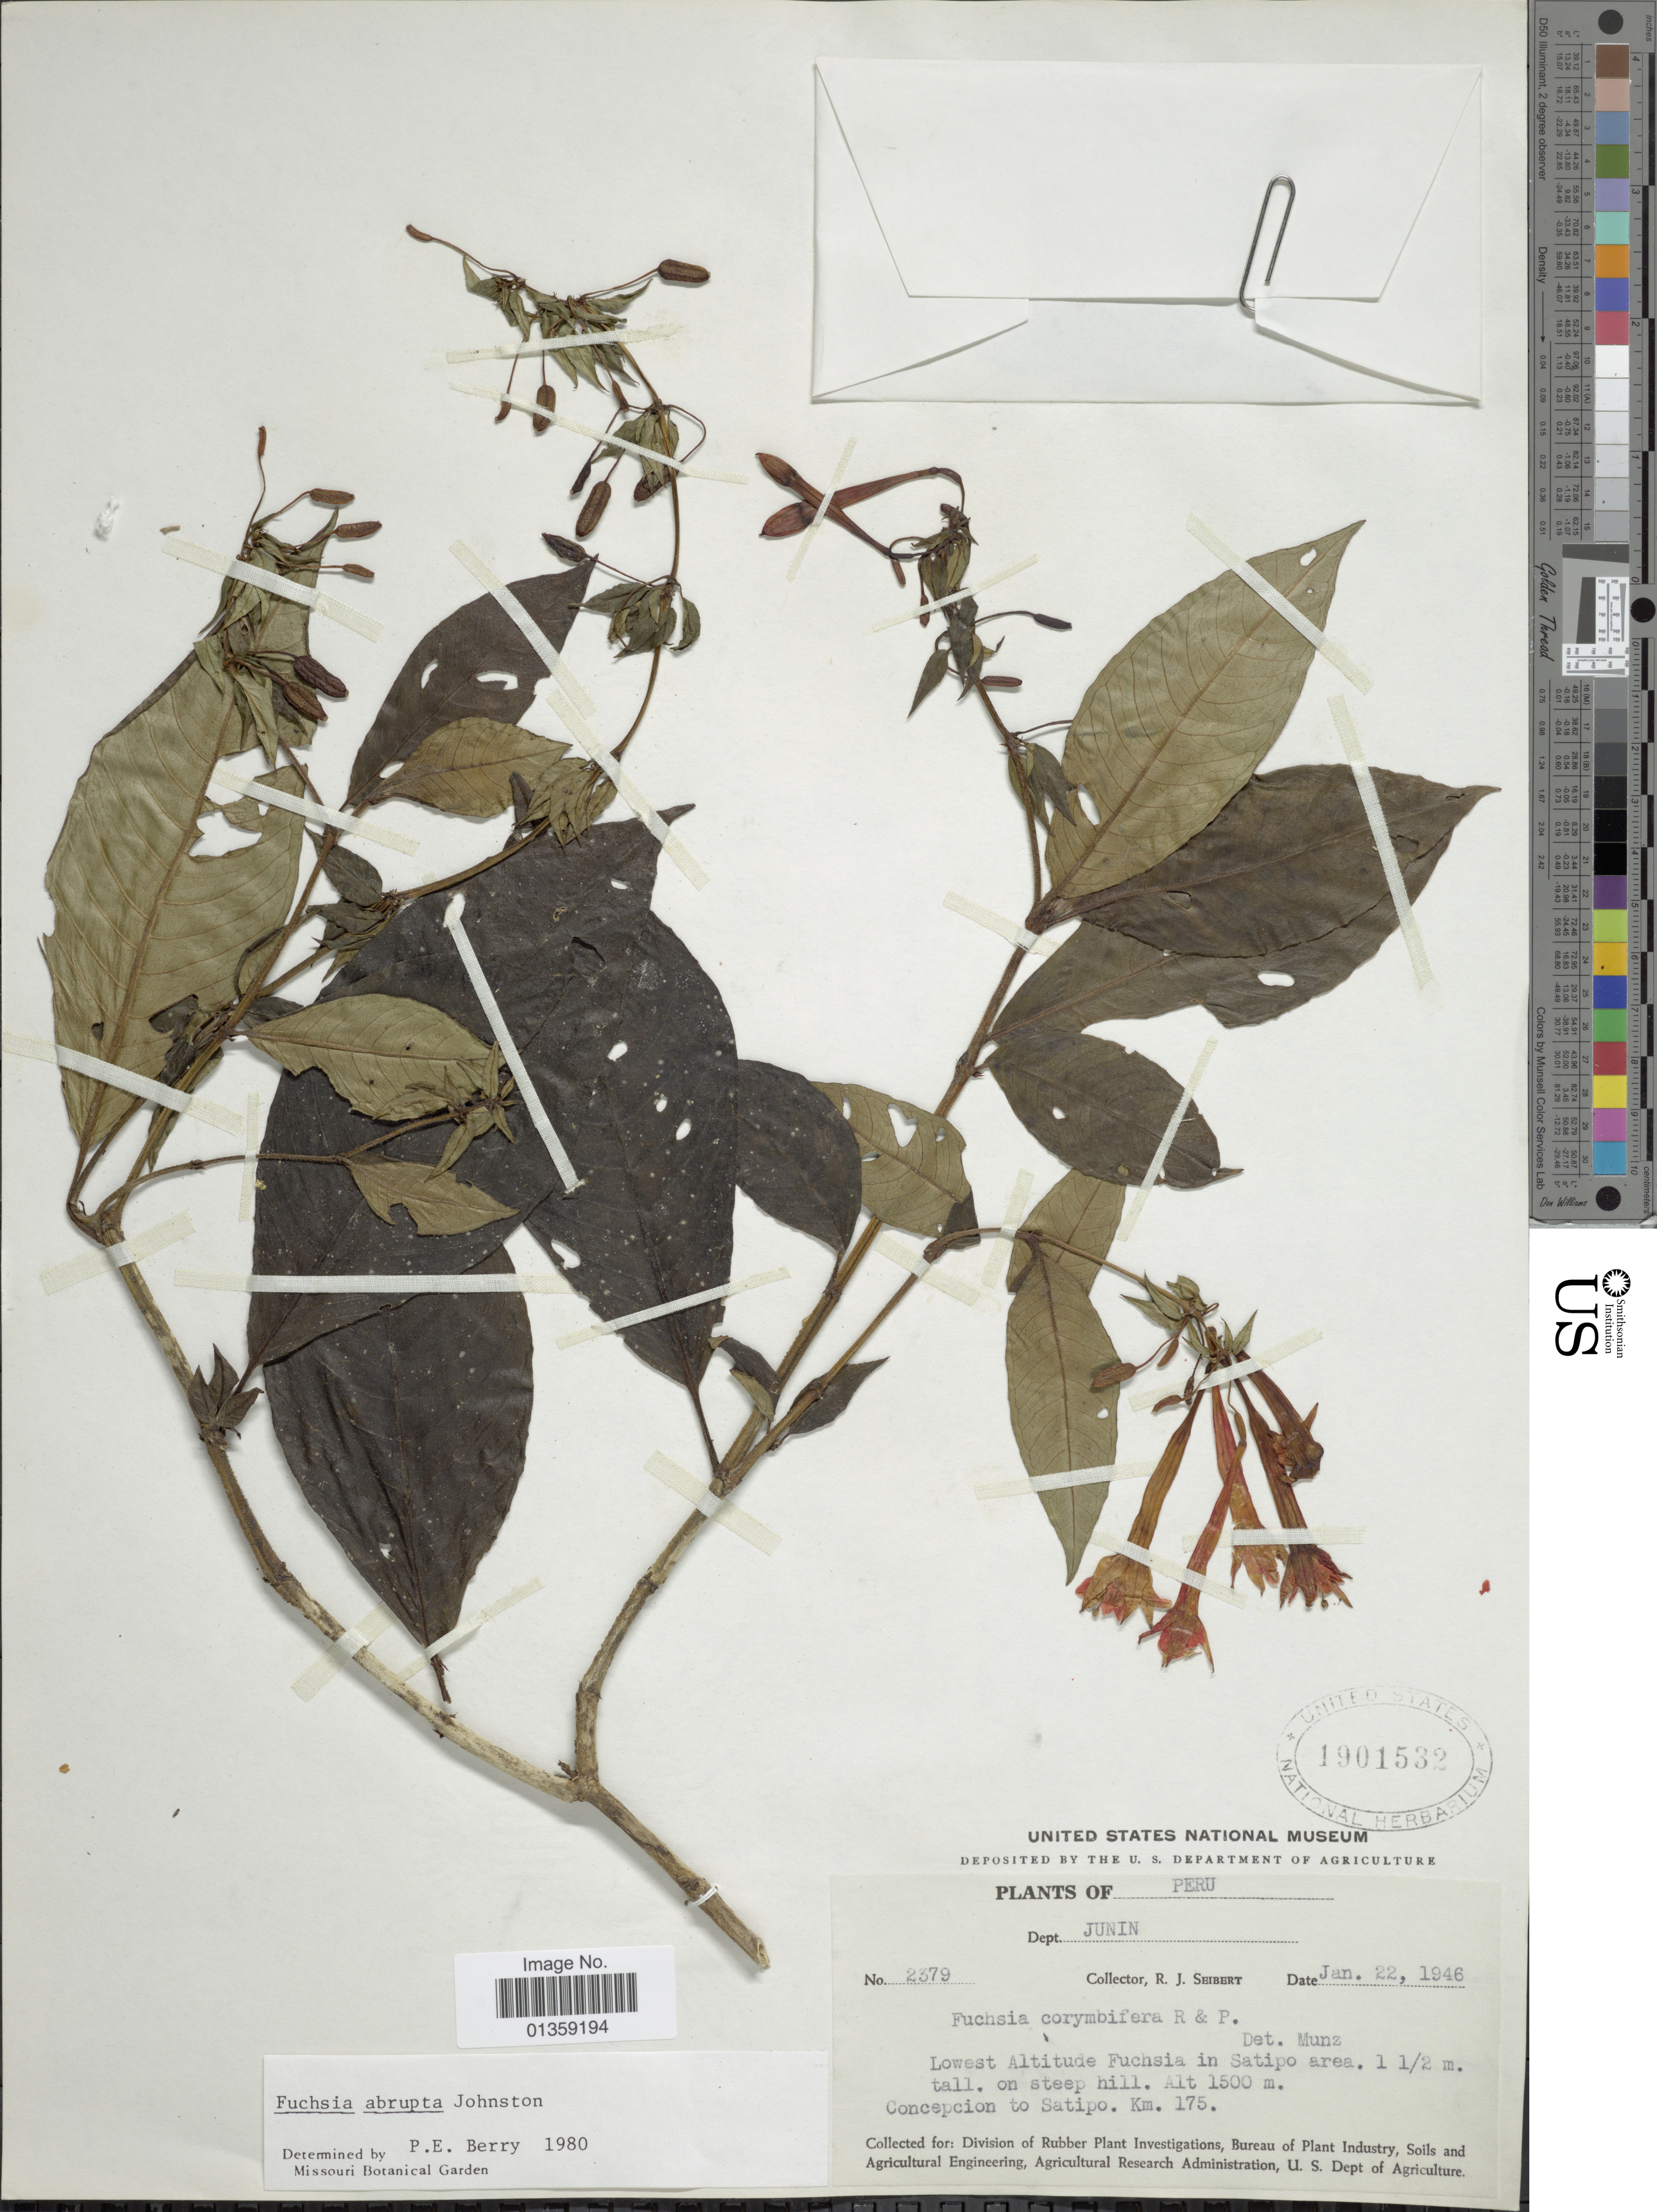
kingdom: Plantae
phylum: Tracheophyta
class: Magnoliopsida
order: Myrtales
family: Onagraceae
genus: Fuchsia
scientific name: Fuchsia abrupta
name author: I.M. Johnst.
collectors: R. J. Seibert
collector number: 2379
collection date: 1946-01-22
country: Peru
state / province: Junín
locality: Lowest Altitude Fuchsia in Satipo area, Concepcion to Satipo Km. 175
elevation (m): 1500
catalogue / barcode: US 1901532